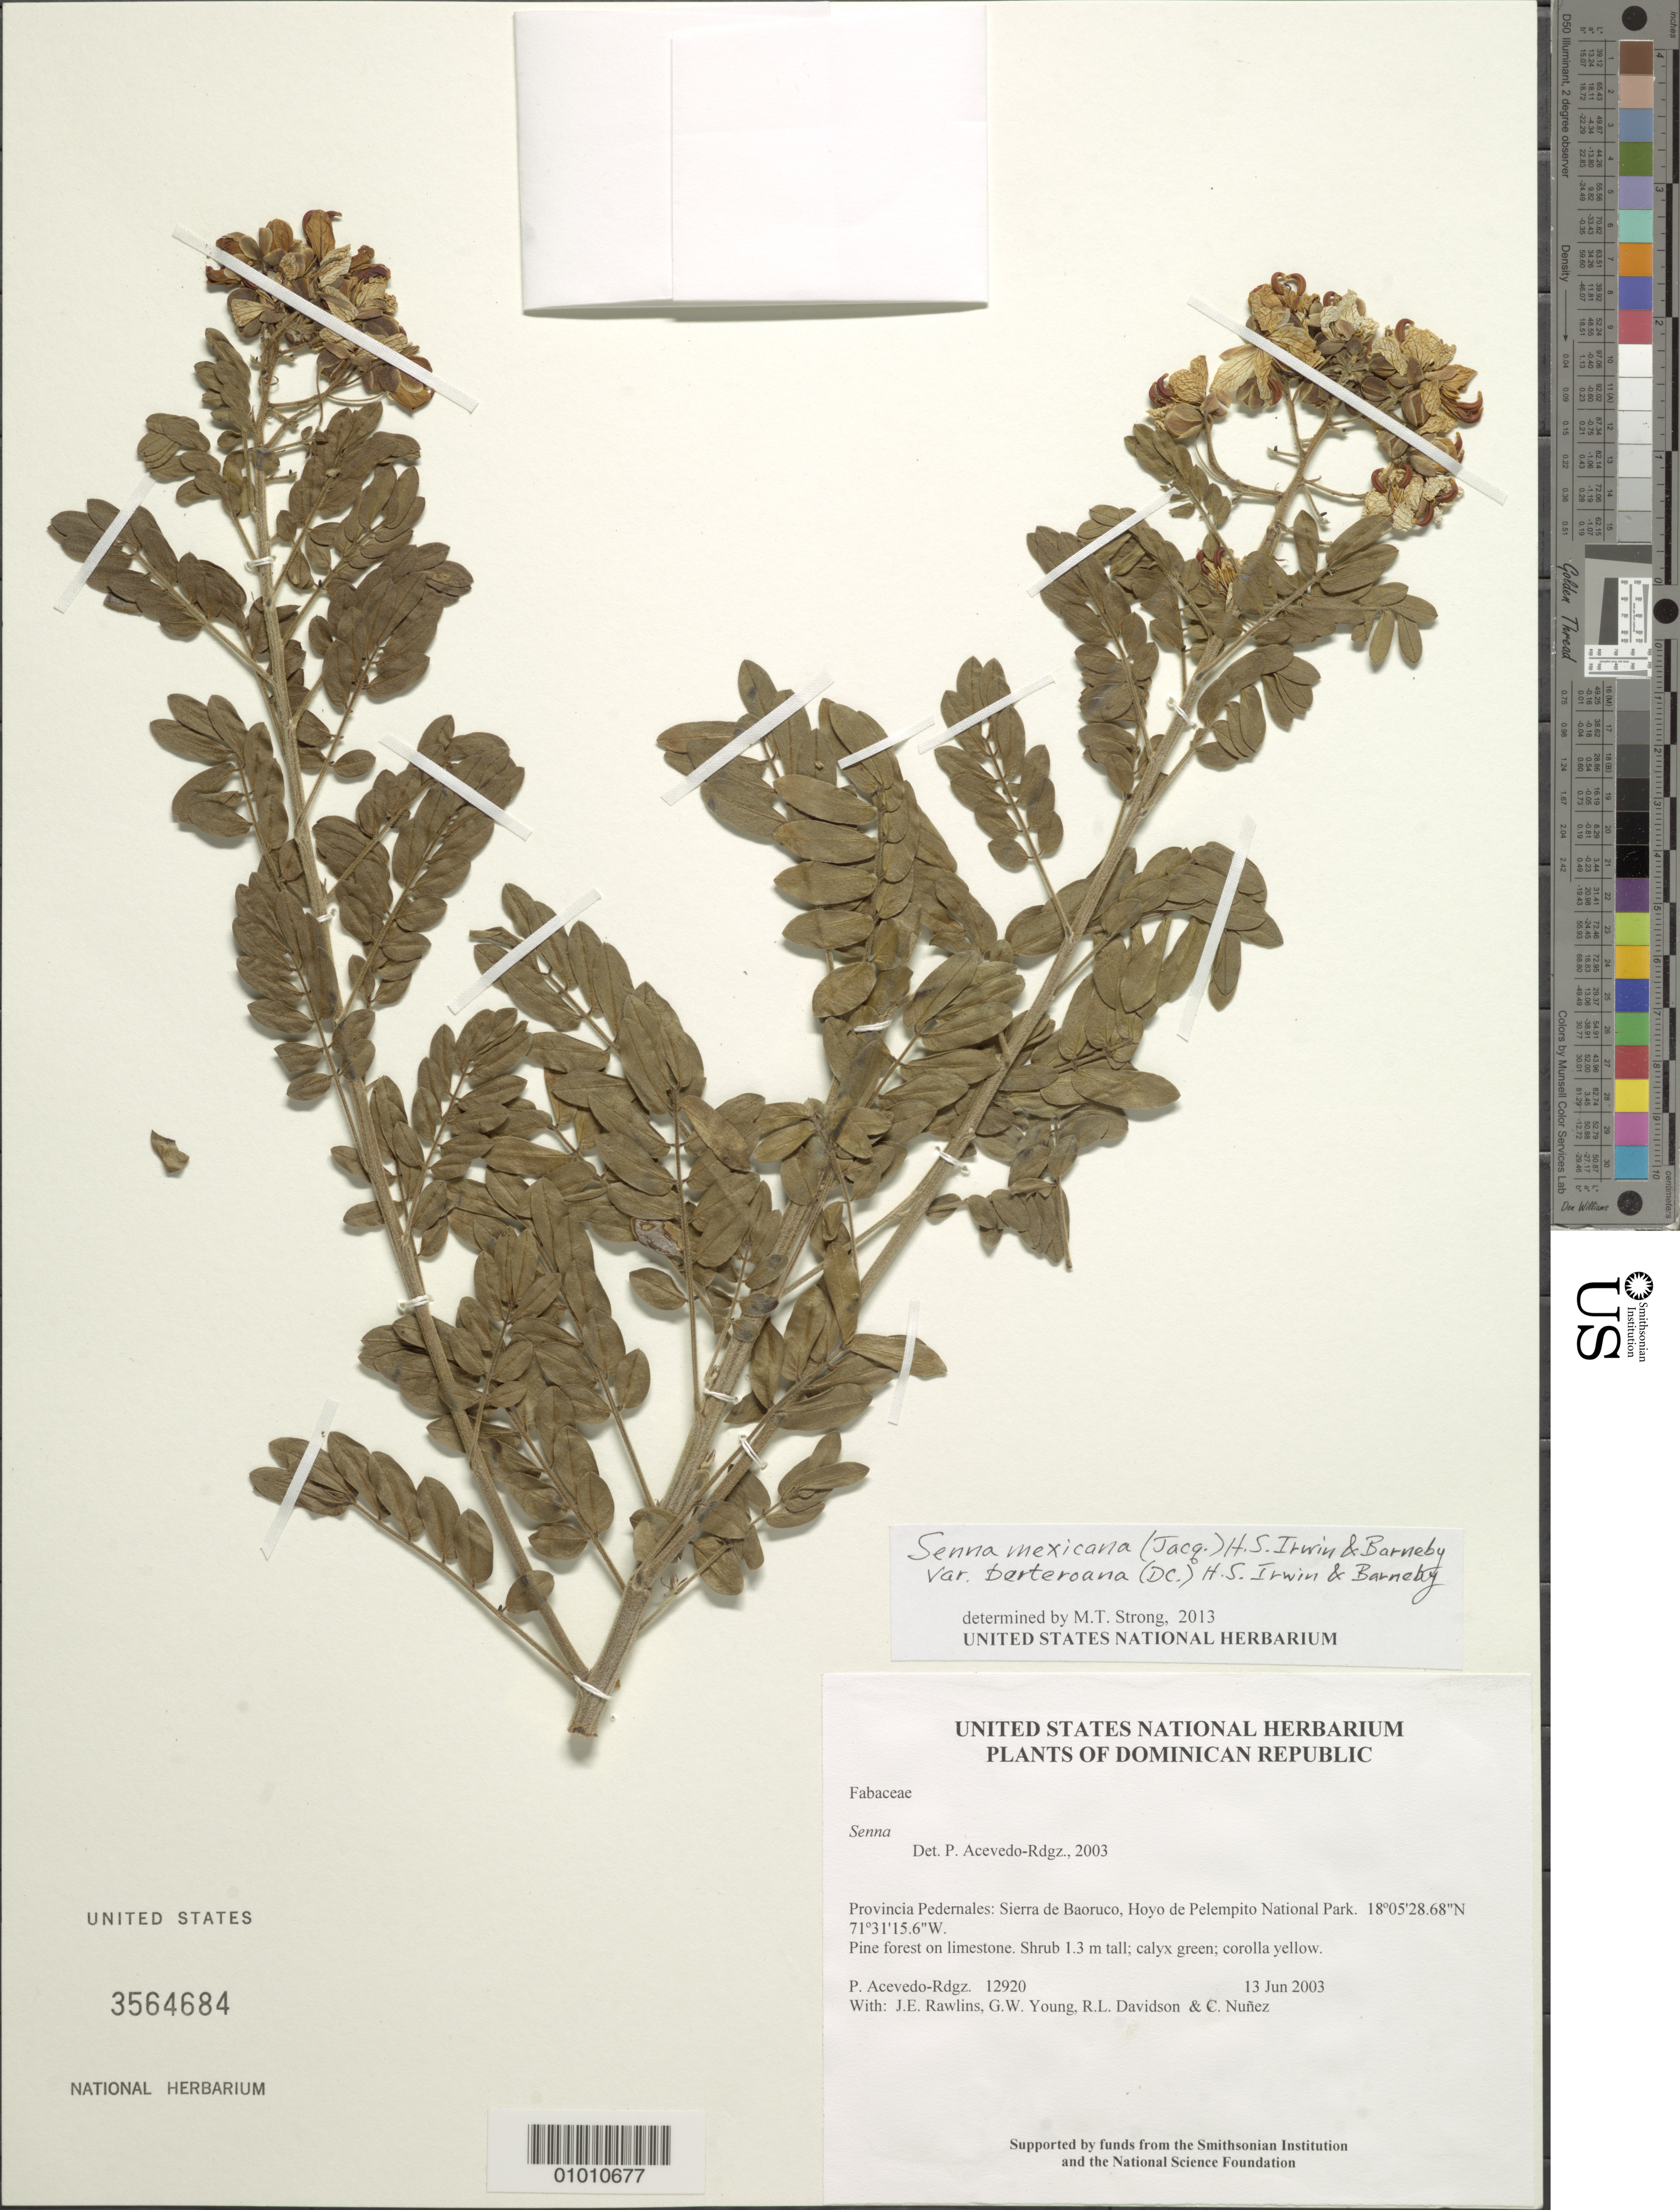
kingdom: Plantae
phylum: Tracheophyta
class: Magnoliopsida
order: Fabales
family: Fabaceae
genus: Senna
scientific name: Senna mexicana var. berteriana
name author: (Balb. ex DC.) H.S. Irwin & Barneby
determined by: Strong, M. T., (US), Smithsonian Institution - National Museum of Natural History (UNITED STATES)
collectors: P. Acevedo-Rodr., J. Rawlins, G. Young, R. Davidson & C. Nunez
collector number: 12920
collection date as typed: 13 Jun 2003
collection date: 2003-06-13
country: Dominican Republic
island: Hispaniola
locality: Provincia Pedernales: Sierra de Baoruco, Hoyo de Pelempito National Park.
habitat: Pine forest on limestone.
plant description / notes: NY, K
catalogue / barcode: US 3564684